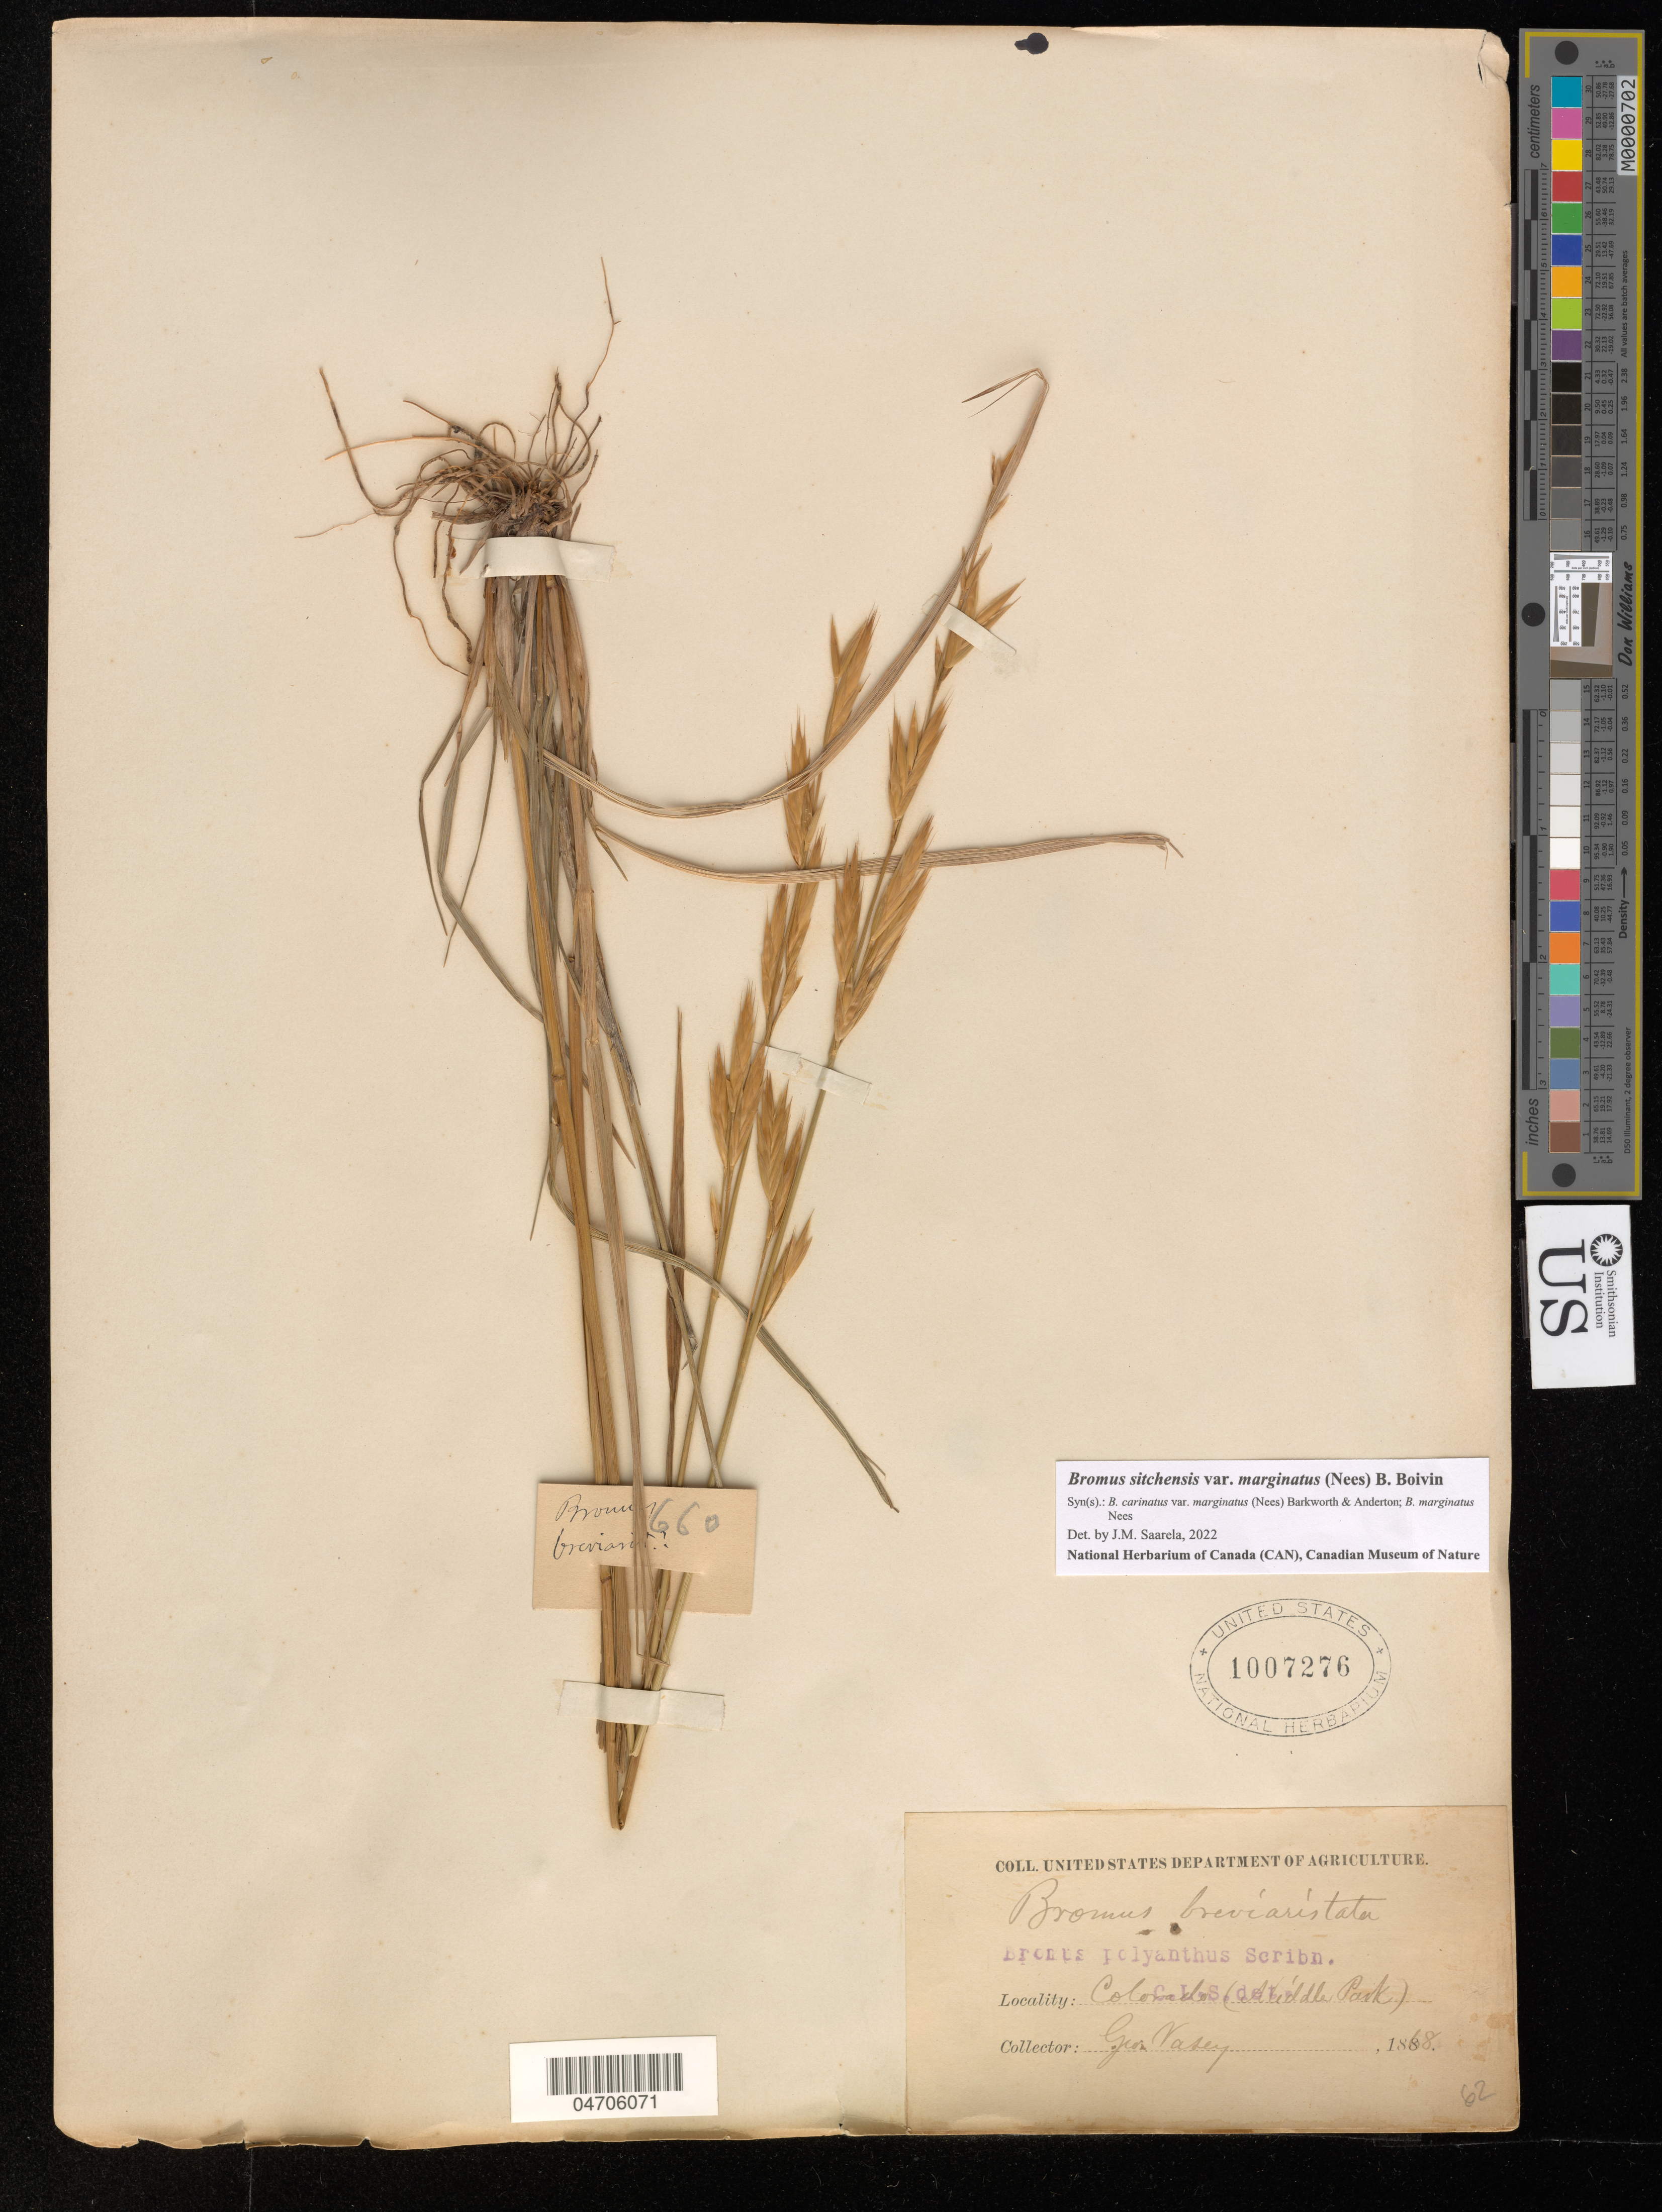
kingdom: Plantae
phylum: Tracheophyta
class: Liliopsida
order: Poales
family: Poaceae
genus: Bromus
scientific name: Bromus carinatus var. marginatus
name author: (Nees ex Steud.) Barkworth & Anderton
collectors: G. Vasey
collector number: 62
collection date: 1868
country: United States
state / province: Colorado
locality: (Middle Park).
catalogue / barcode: US 1007276